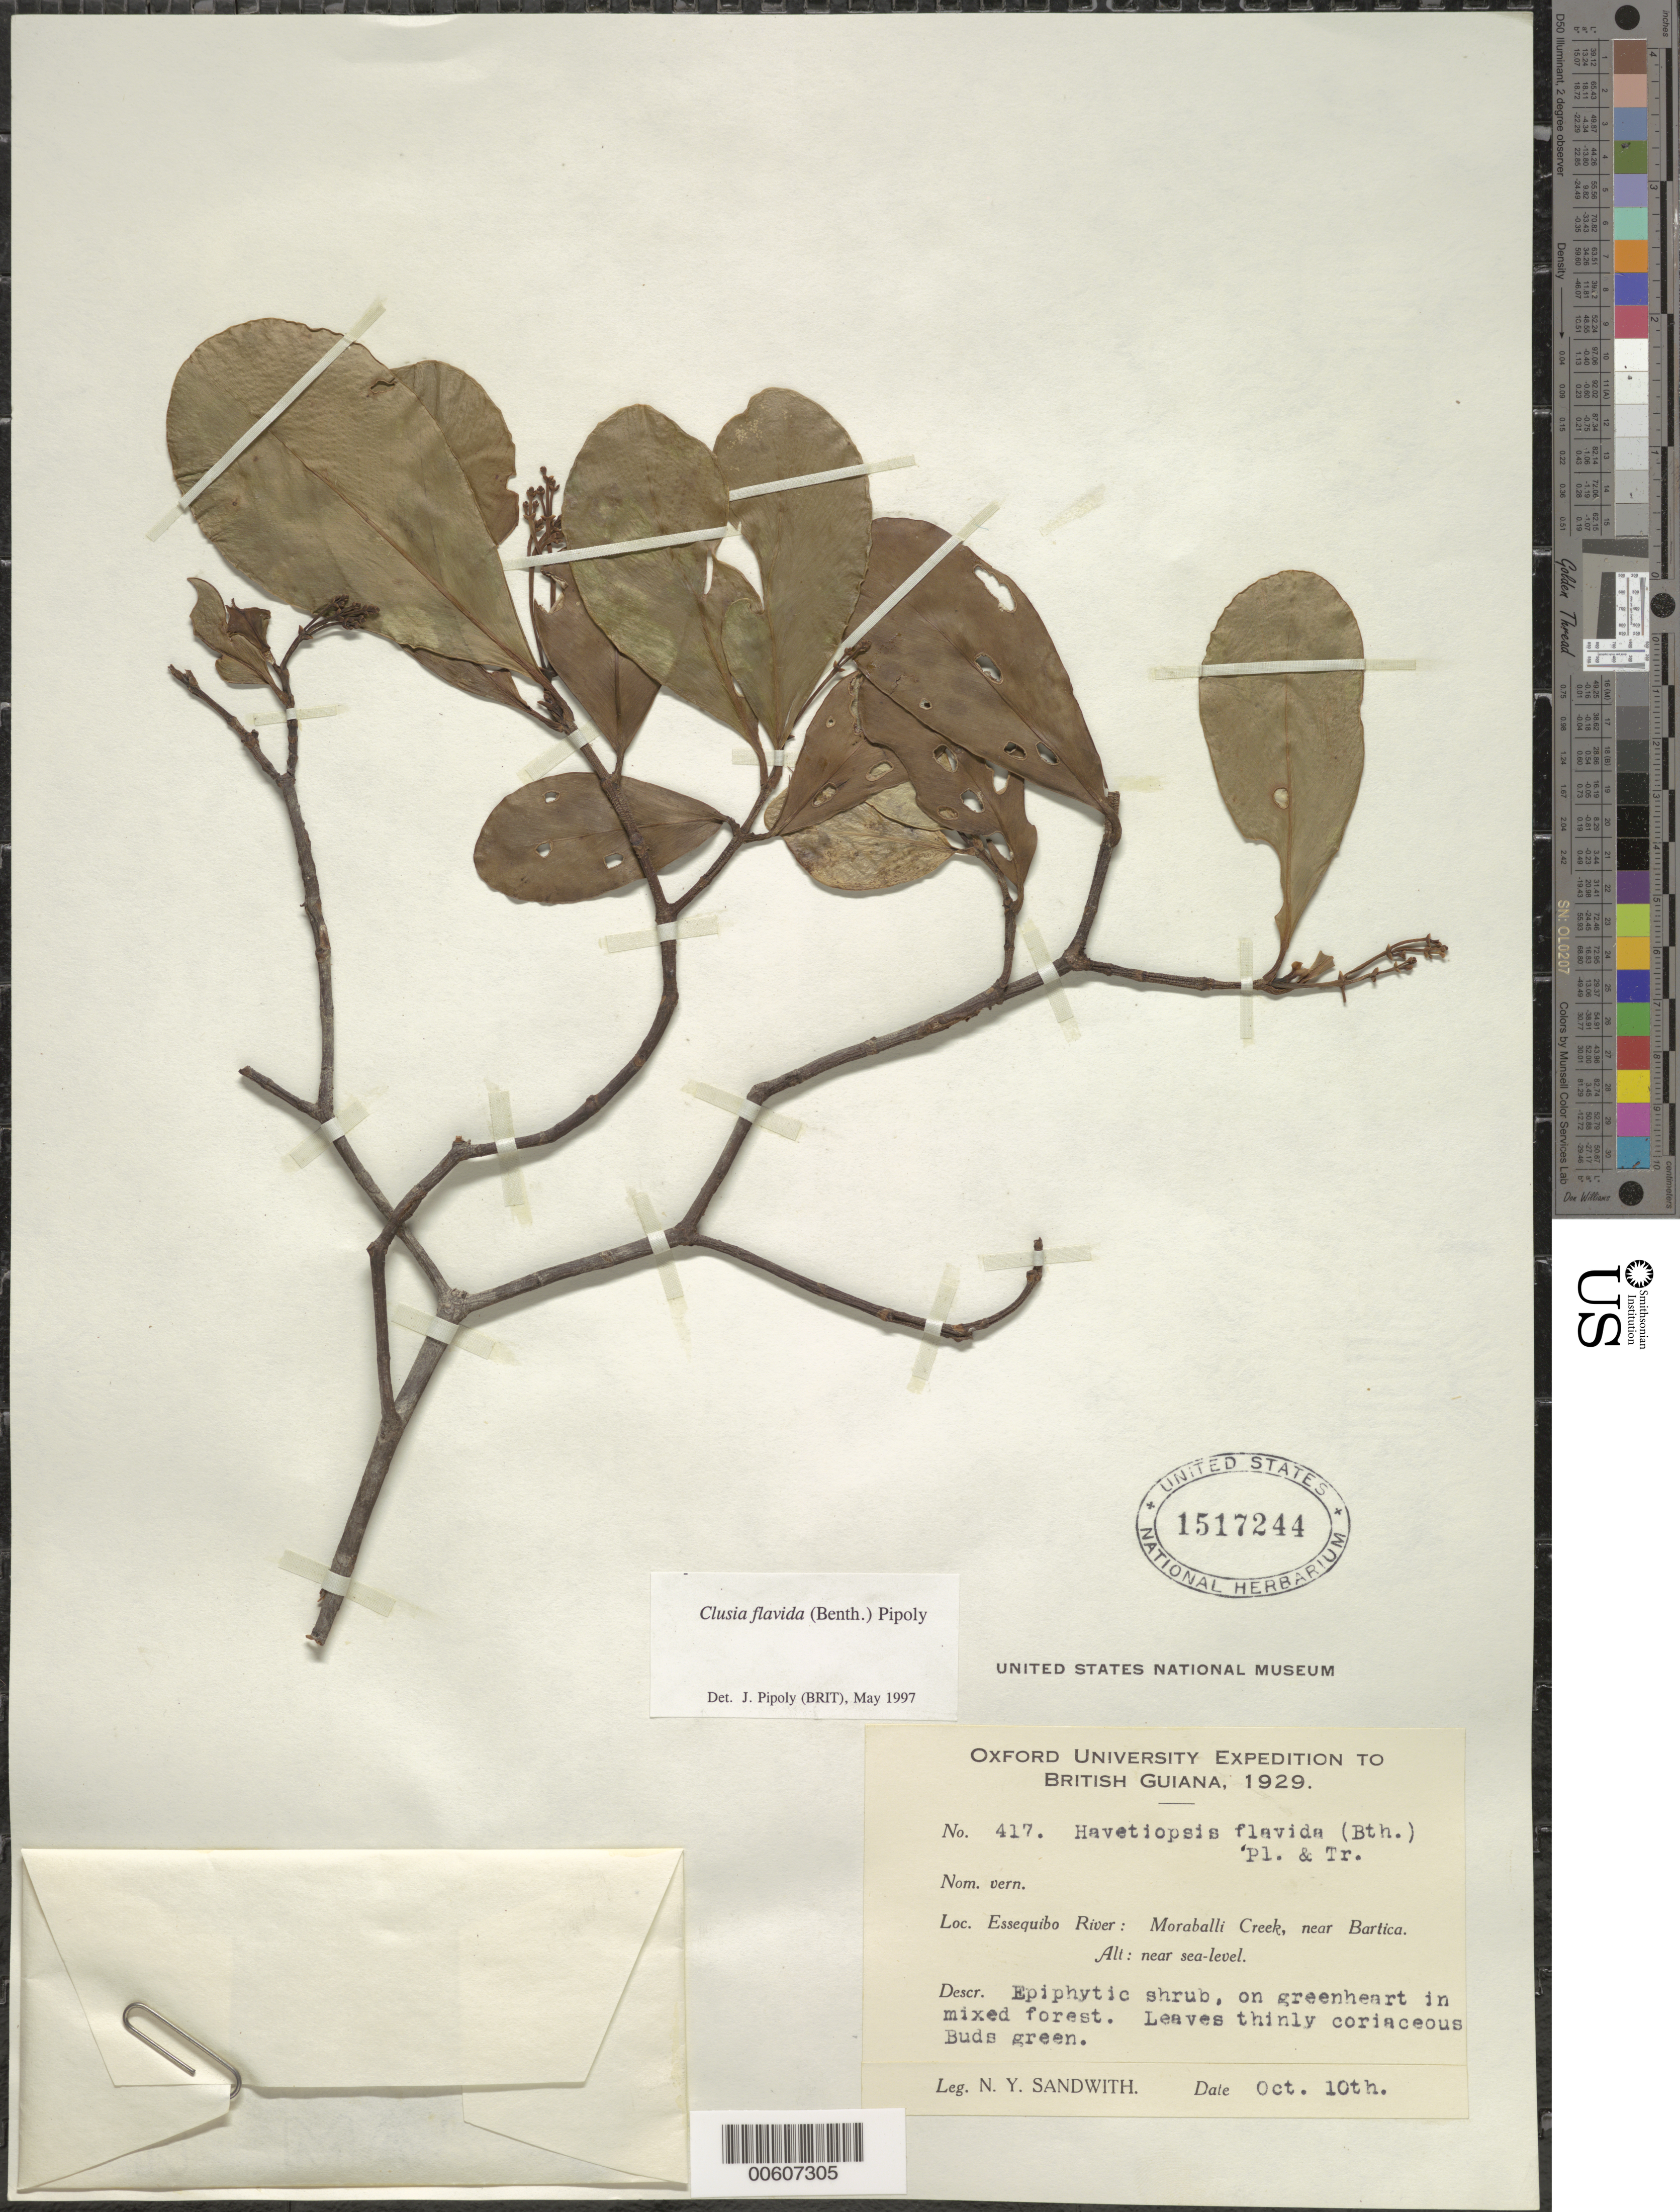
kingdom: Plantae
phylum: Tracheophyta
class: Magnoliopsida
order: Malpighiales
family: Clusiaceae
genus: Clusia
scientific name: Clusia flavida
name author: (Benth.) Pipoly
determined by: Pipoly, J. J., III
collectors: N. Y. Sandwith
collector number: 417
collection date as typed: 10-Oct-29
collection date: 1929-10-10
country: Guyana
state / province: U. Demerara-Berbice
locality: Moraballi Creek, Essequibo R., near Bartica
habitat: On greenheart in mixed forest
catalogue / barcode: US 1517244